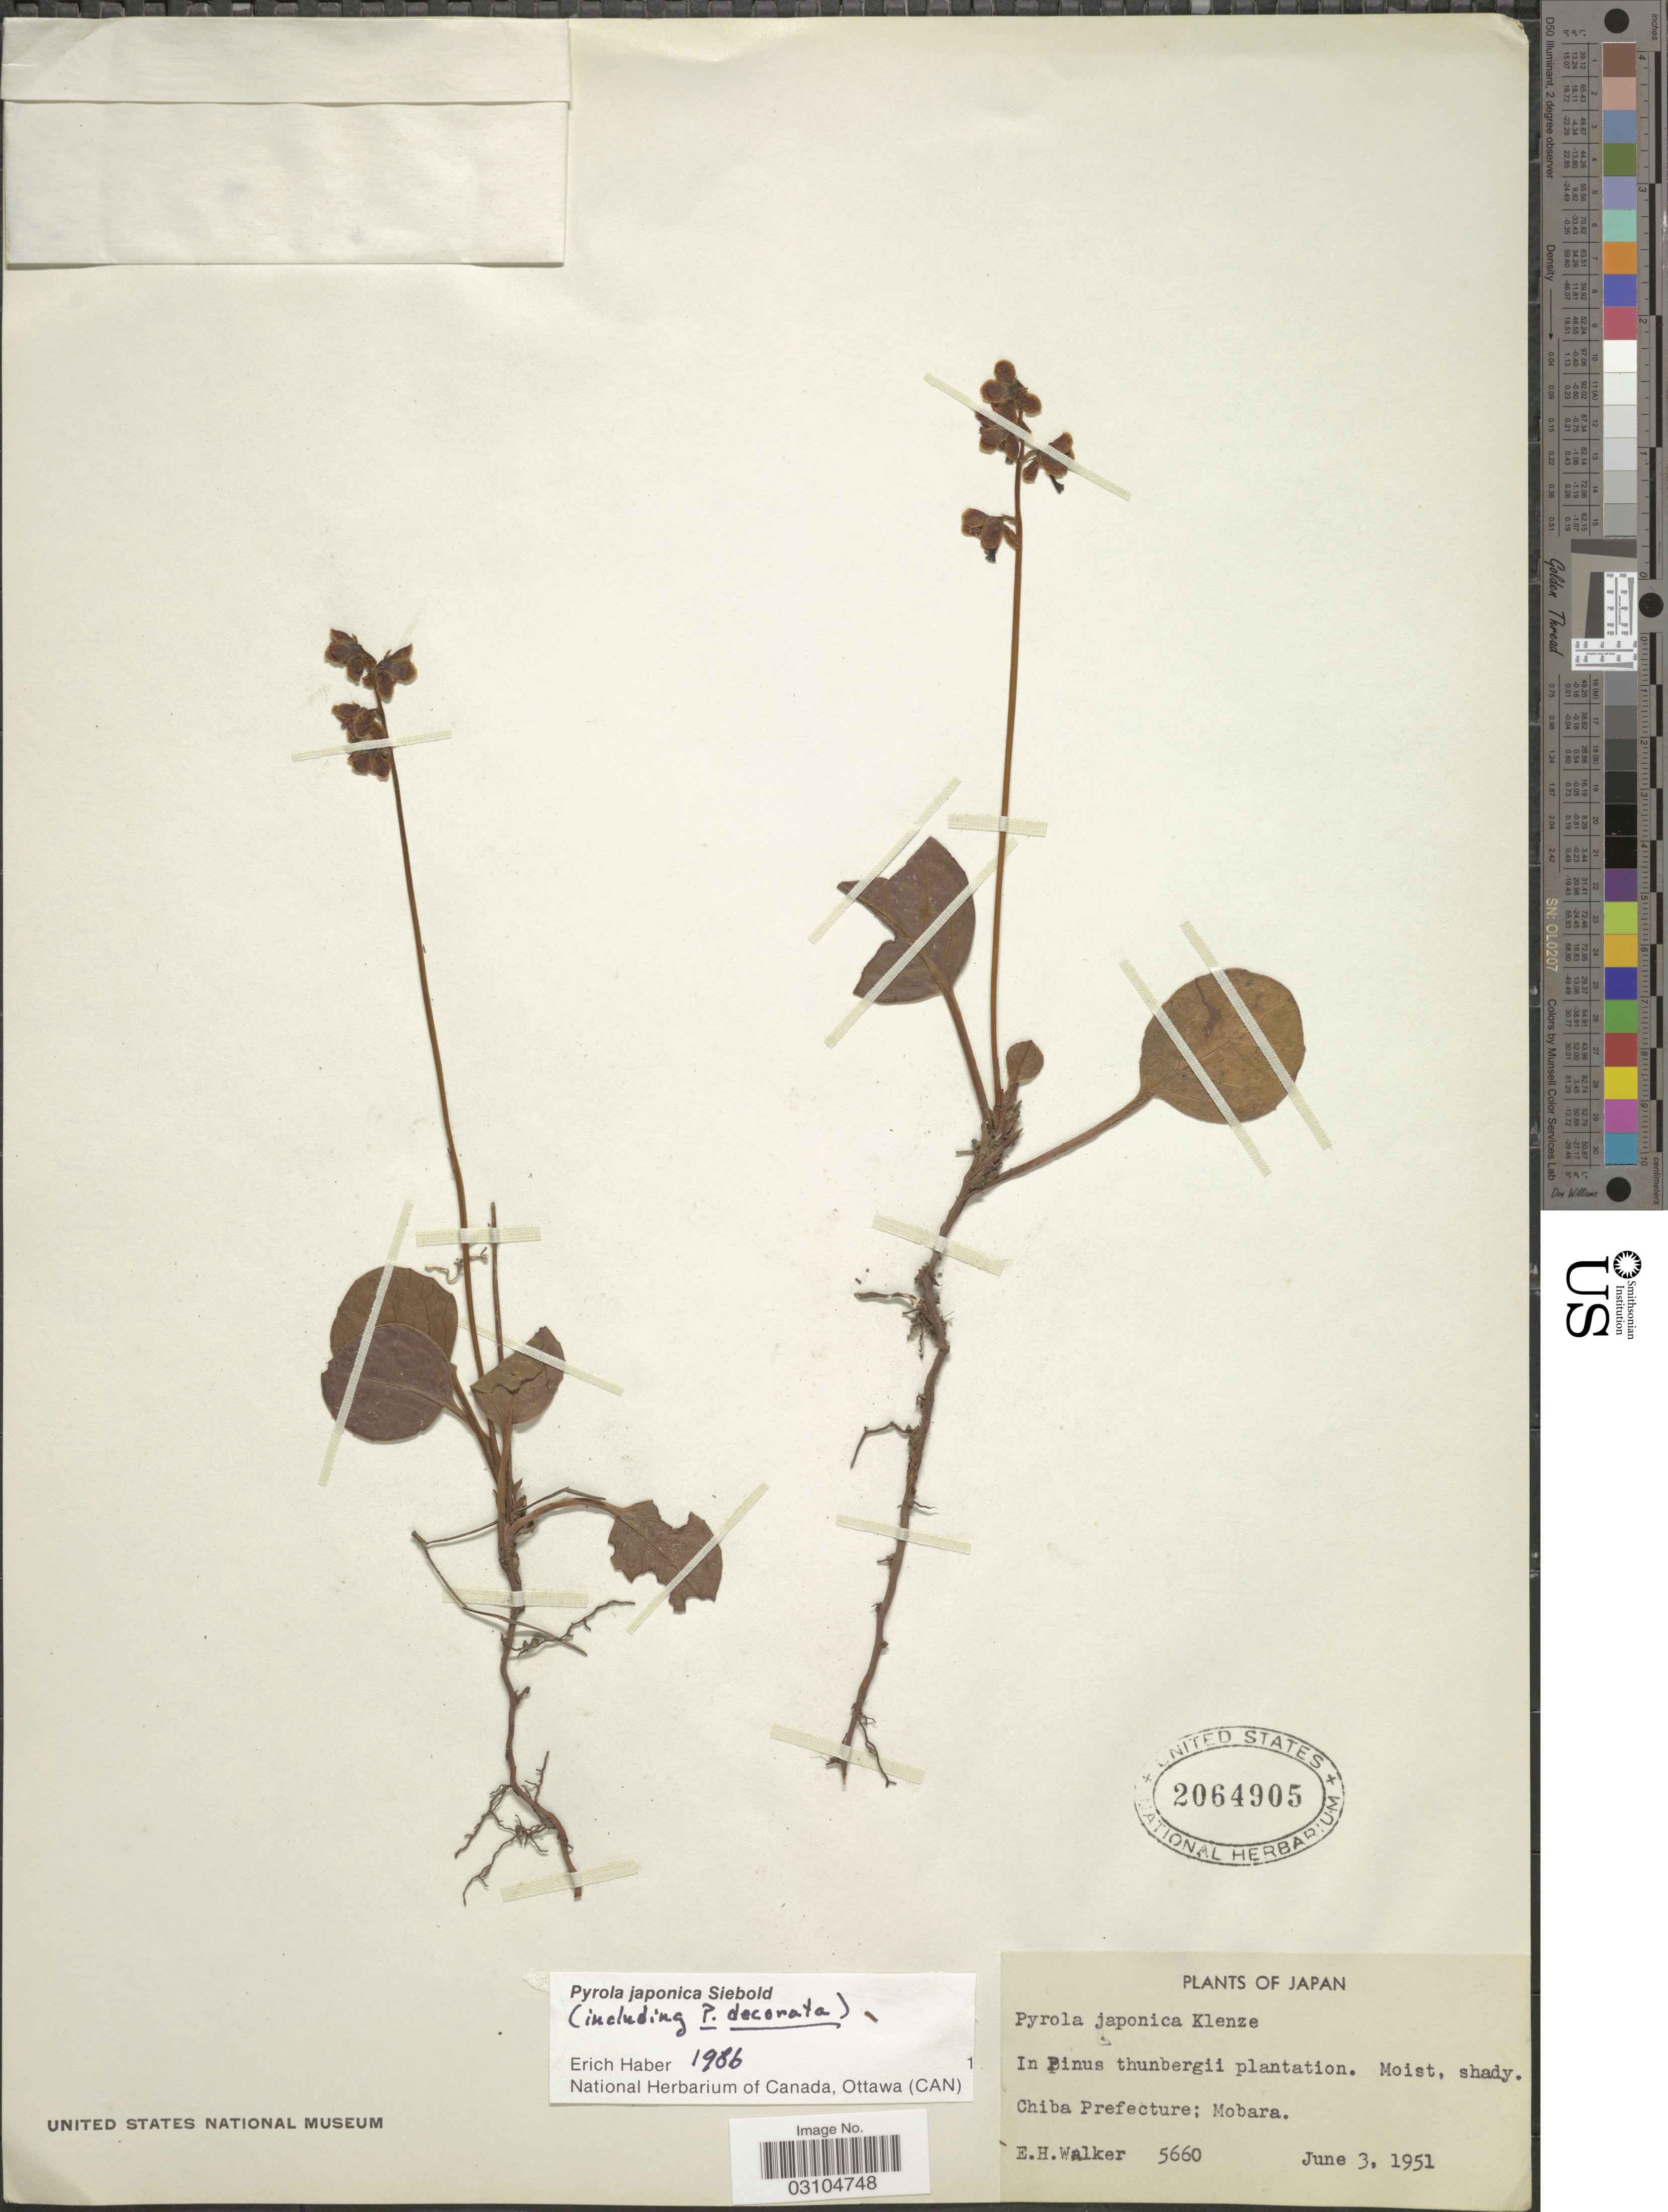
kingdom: Plantae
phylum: Tracheophyta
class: Magnoliopsida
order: Ericales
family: Ericaceae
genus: Pyrola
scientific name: Pyrola japonica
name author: Klenze ex Alef.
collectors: E. H. Walker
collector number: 5660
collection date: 1951-06-03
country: Japan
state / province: Tiba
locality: Chiba Prefecture; Mobara.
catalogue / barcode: US 2064905